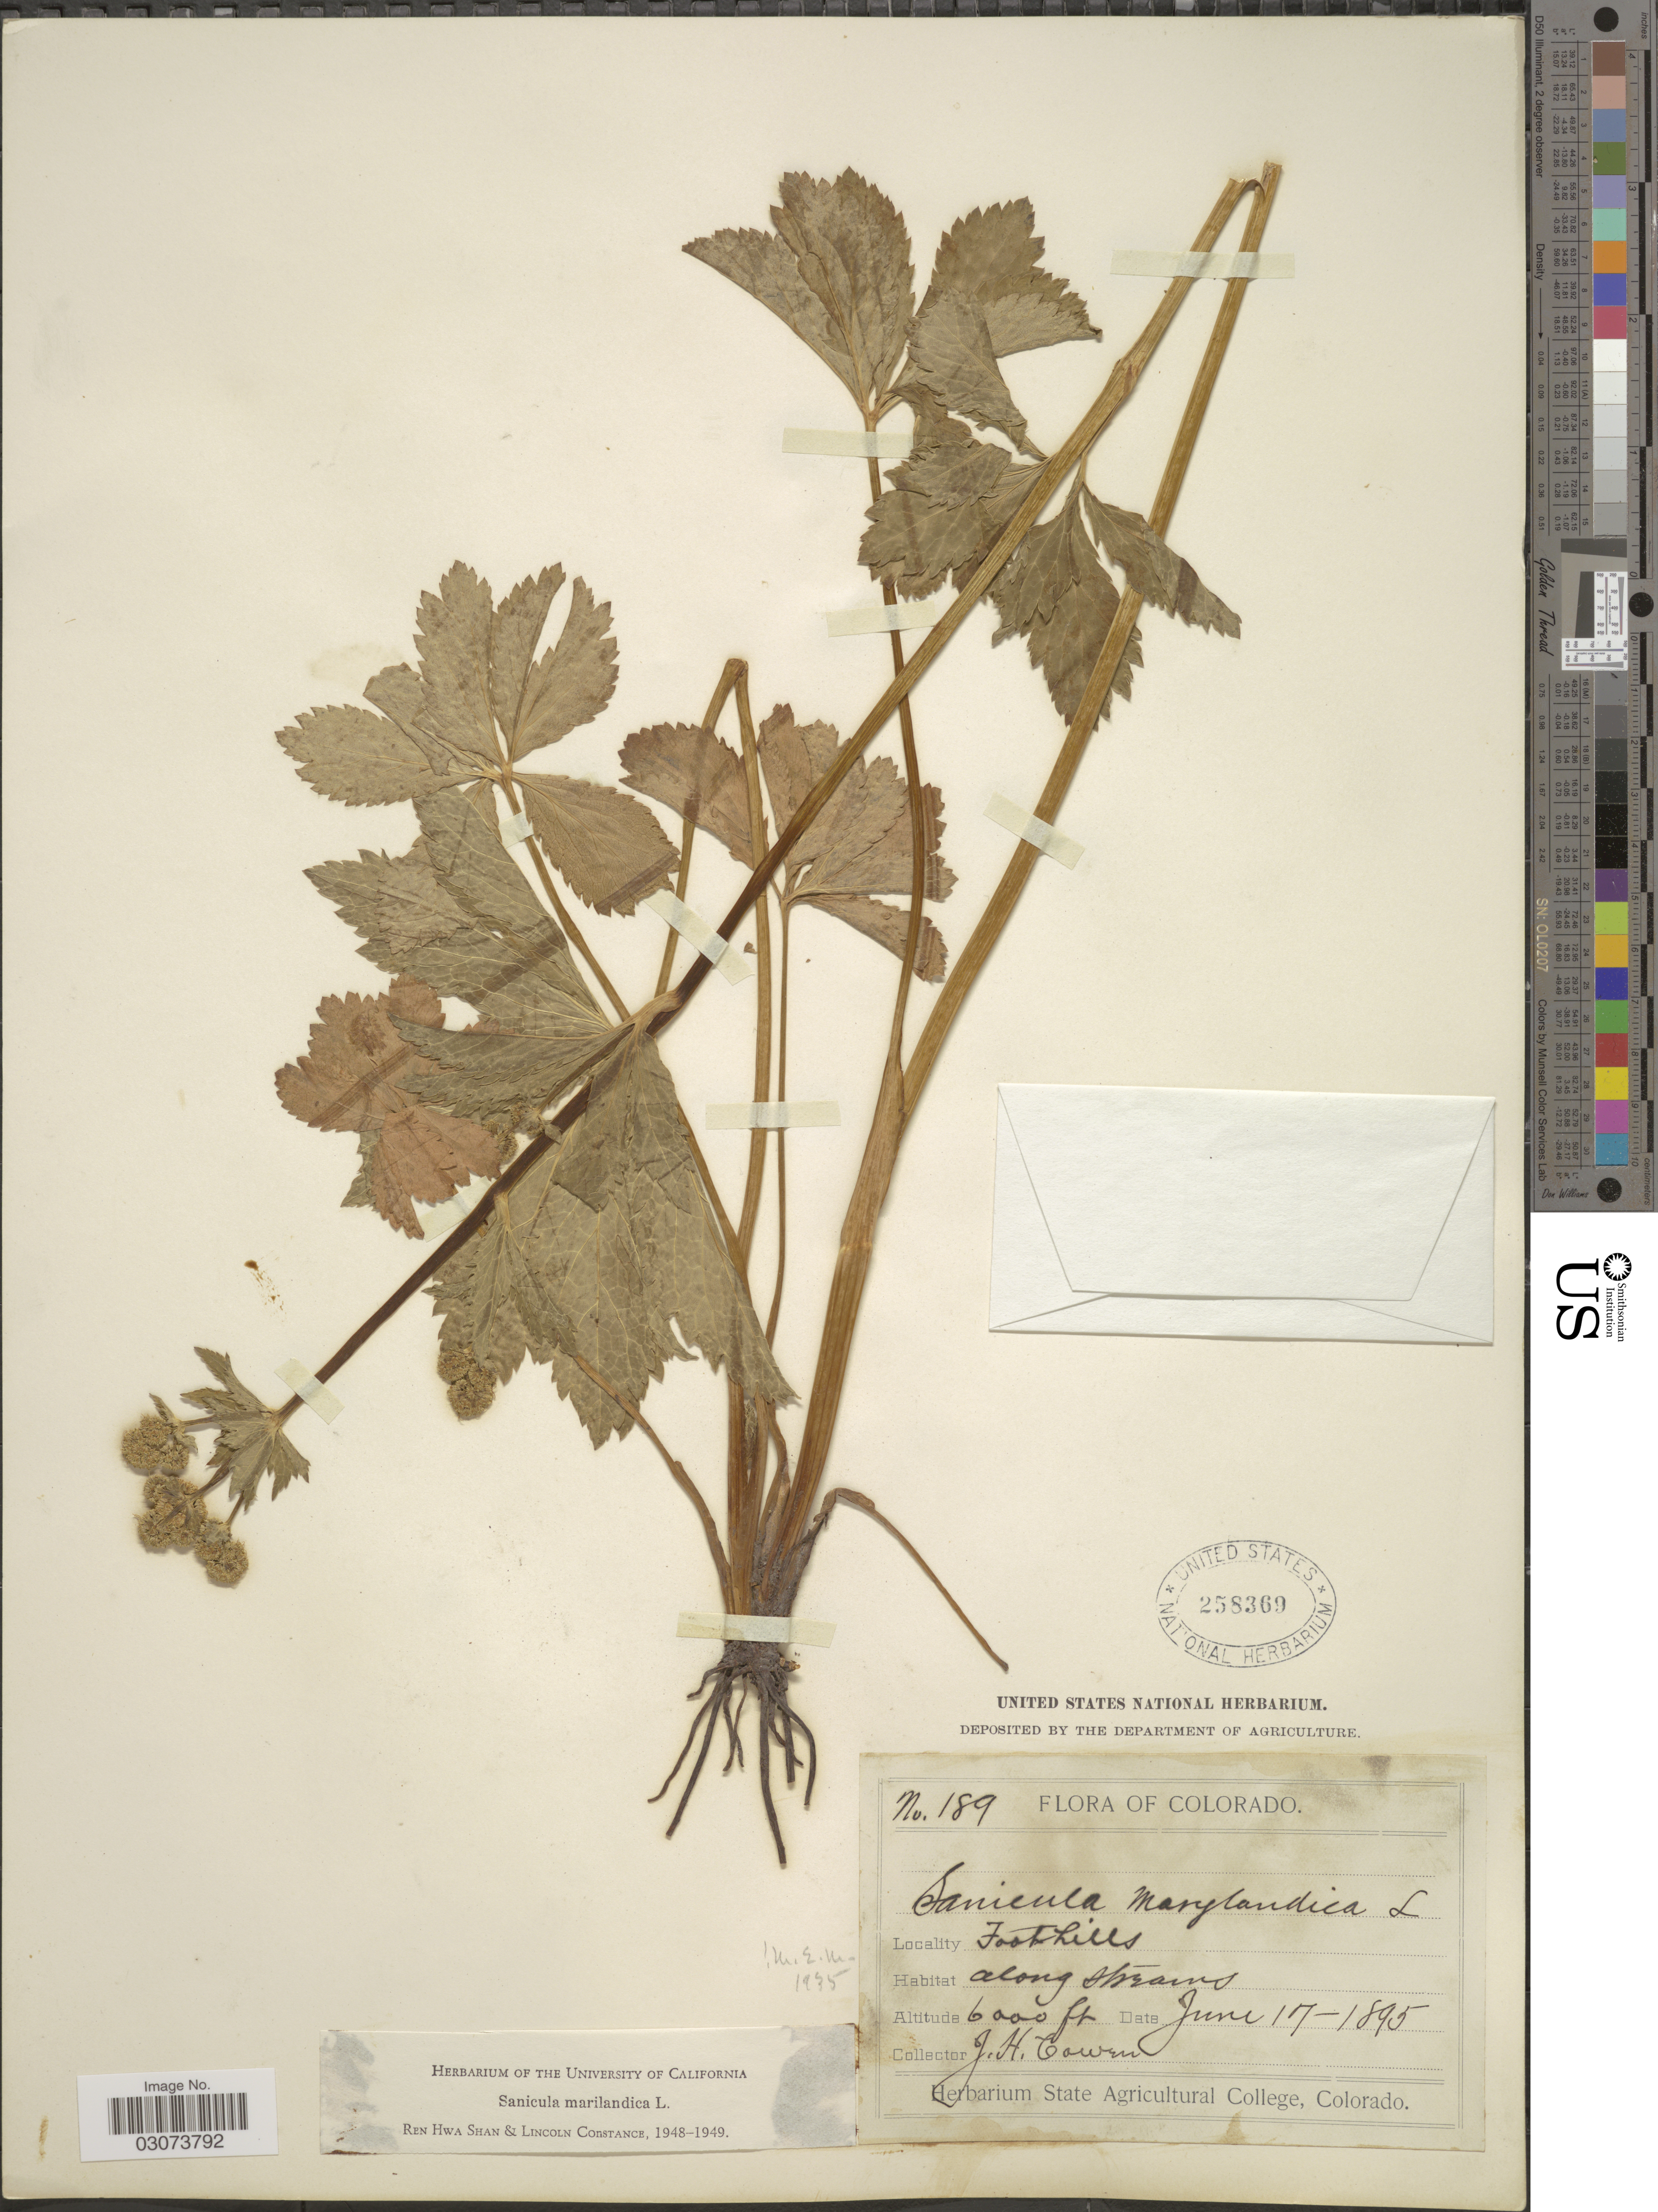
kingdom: Plantae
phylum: Tracheophyta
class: Magnoliopsida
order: Apiales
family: Apiaceae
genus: Sanicula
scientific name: Sanicula marilandica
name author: L.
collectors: J. H. Cowen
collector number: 189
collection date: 1895-06-17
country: United States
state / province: Colorado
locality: Foothills.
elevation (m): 1829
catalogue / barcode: US 258369